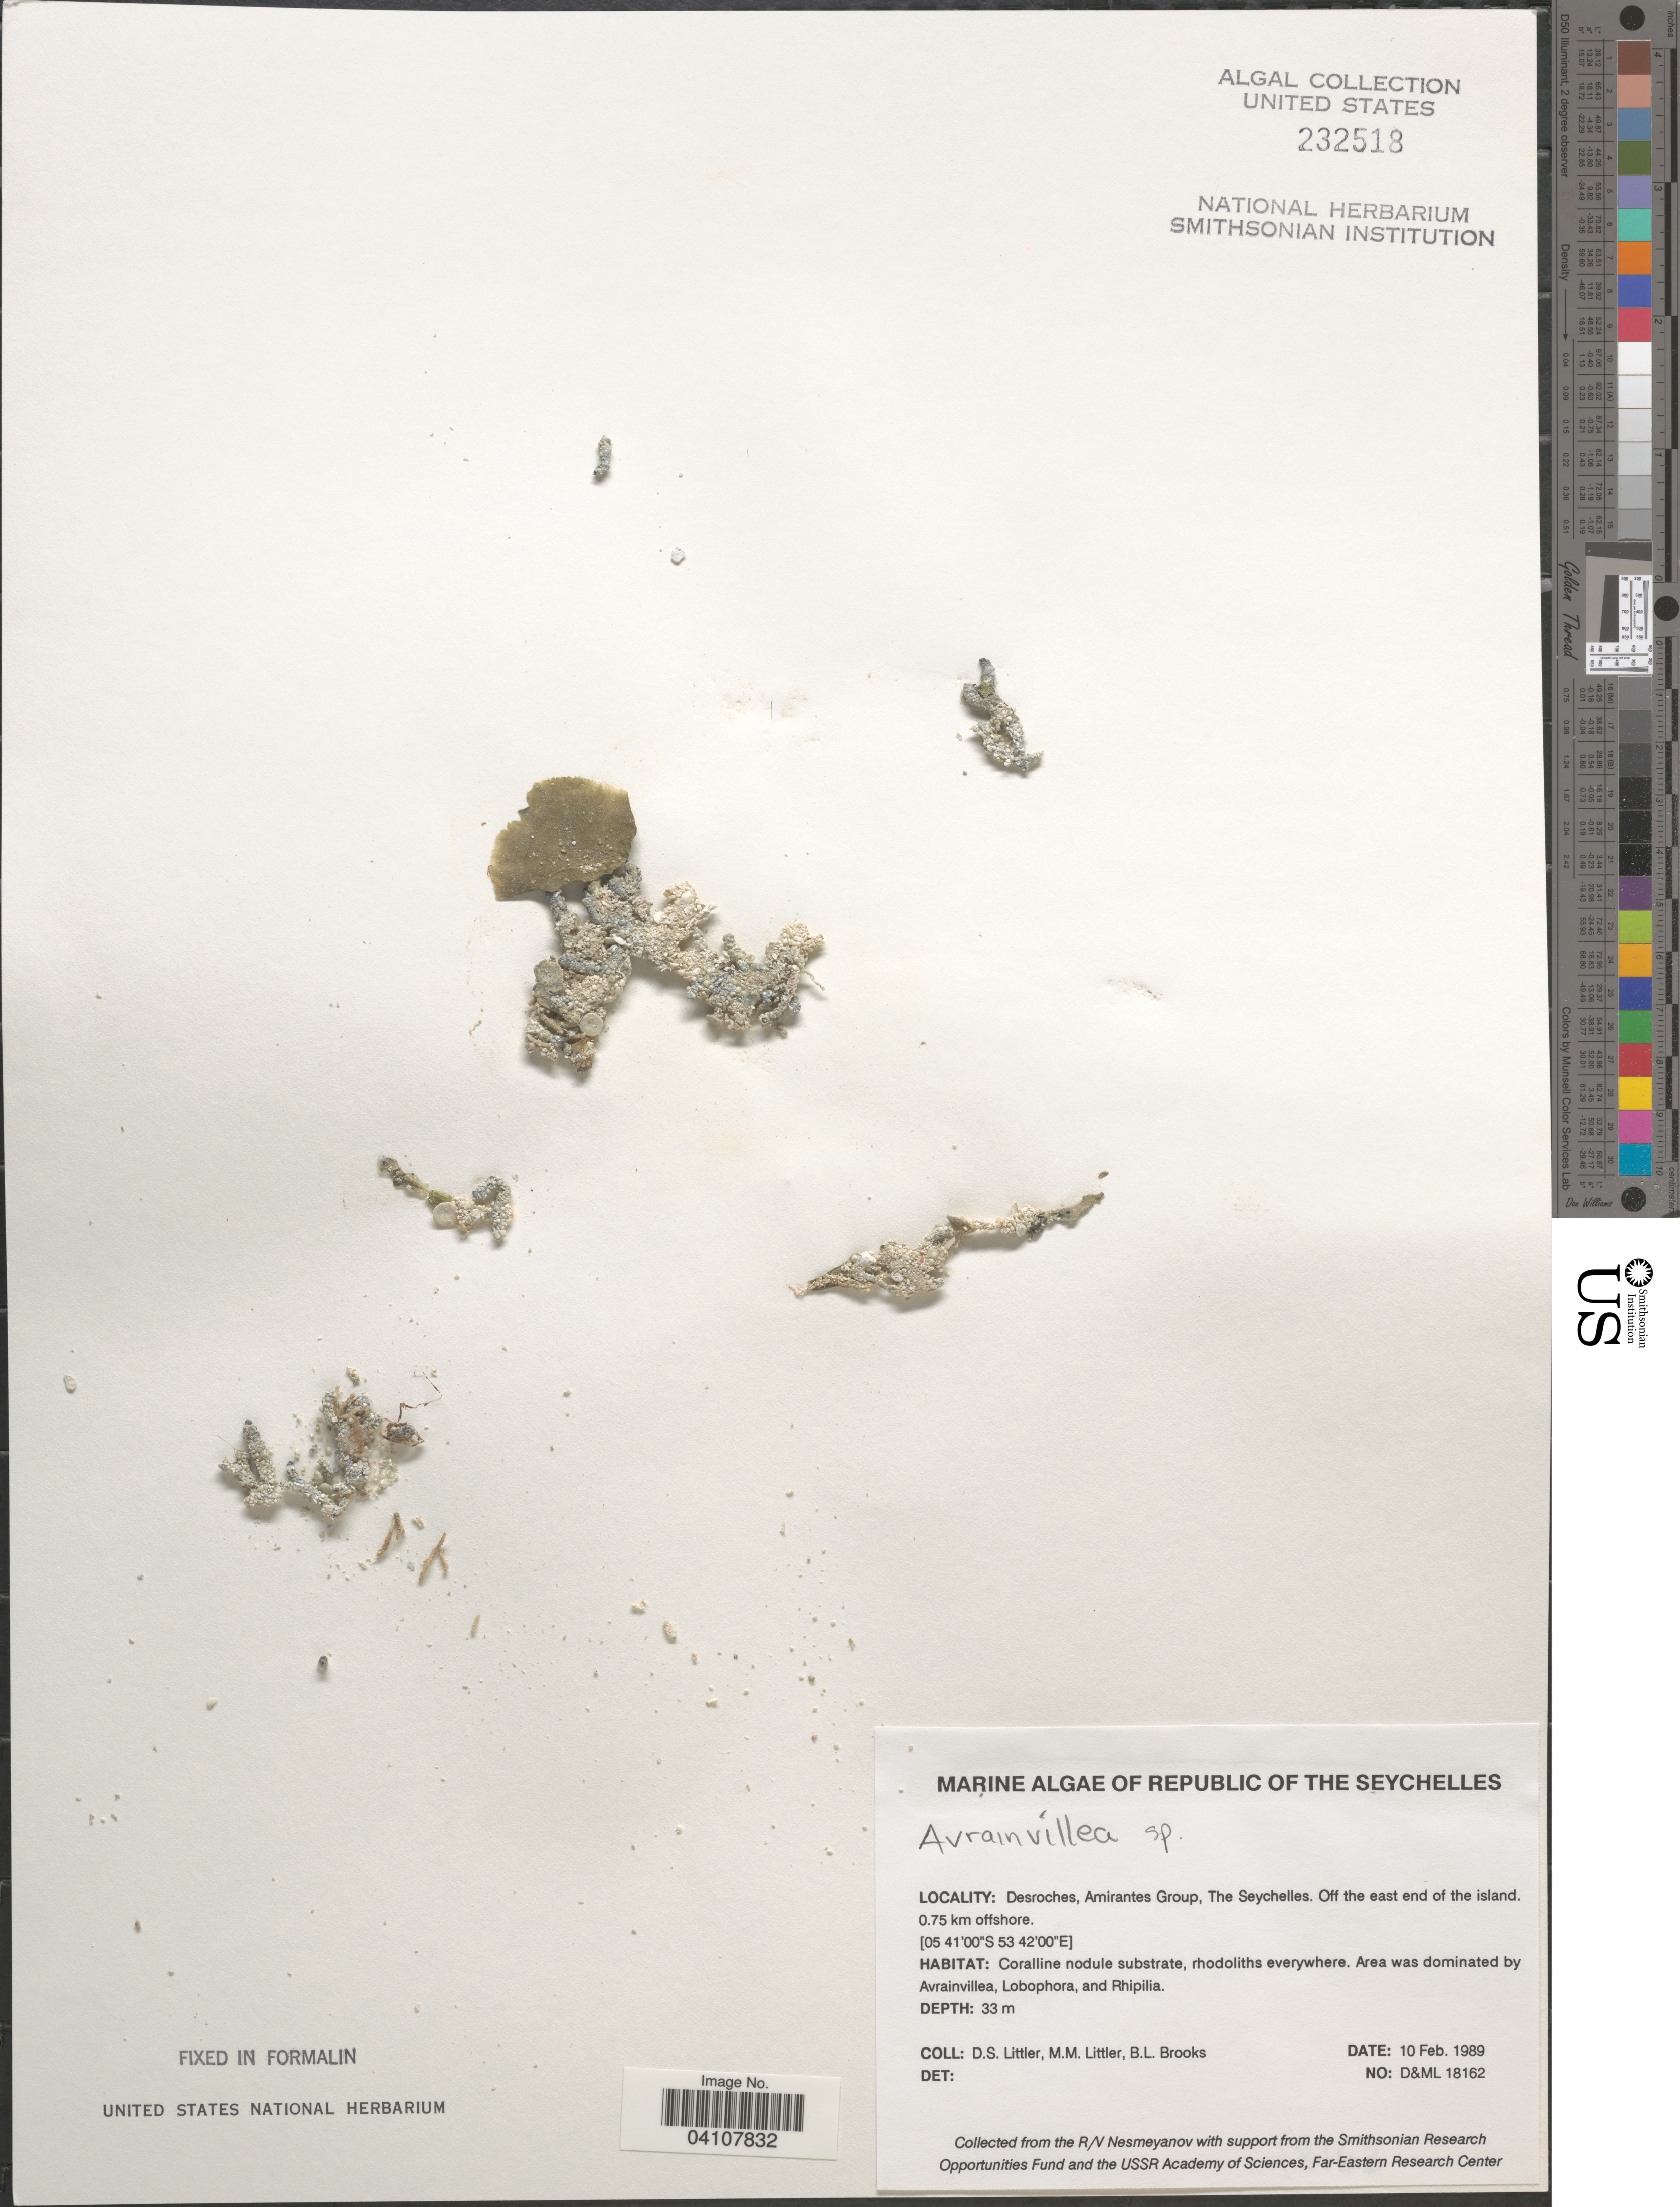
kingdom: Plantae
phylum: Chlorophyta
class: Ulvophyceae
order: Bryopsidales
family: Dichotomosiphonaceae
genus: Avrainvillea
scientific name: Avrainvillea sp.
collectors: D. S. Littler & B. Brooks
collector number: D&ML18162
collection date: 1989-02-10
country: Seychelles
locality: Republic of the Seychelles. Desroches, Amirantes Group. Off the east end of the island. 0.75 km offshore.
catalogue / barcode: US 232518